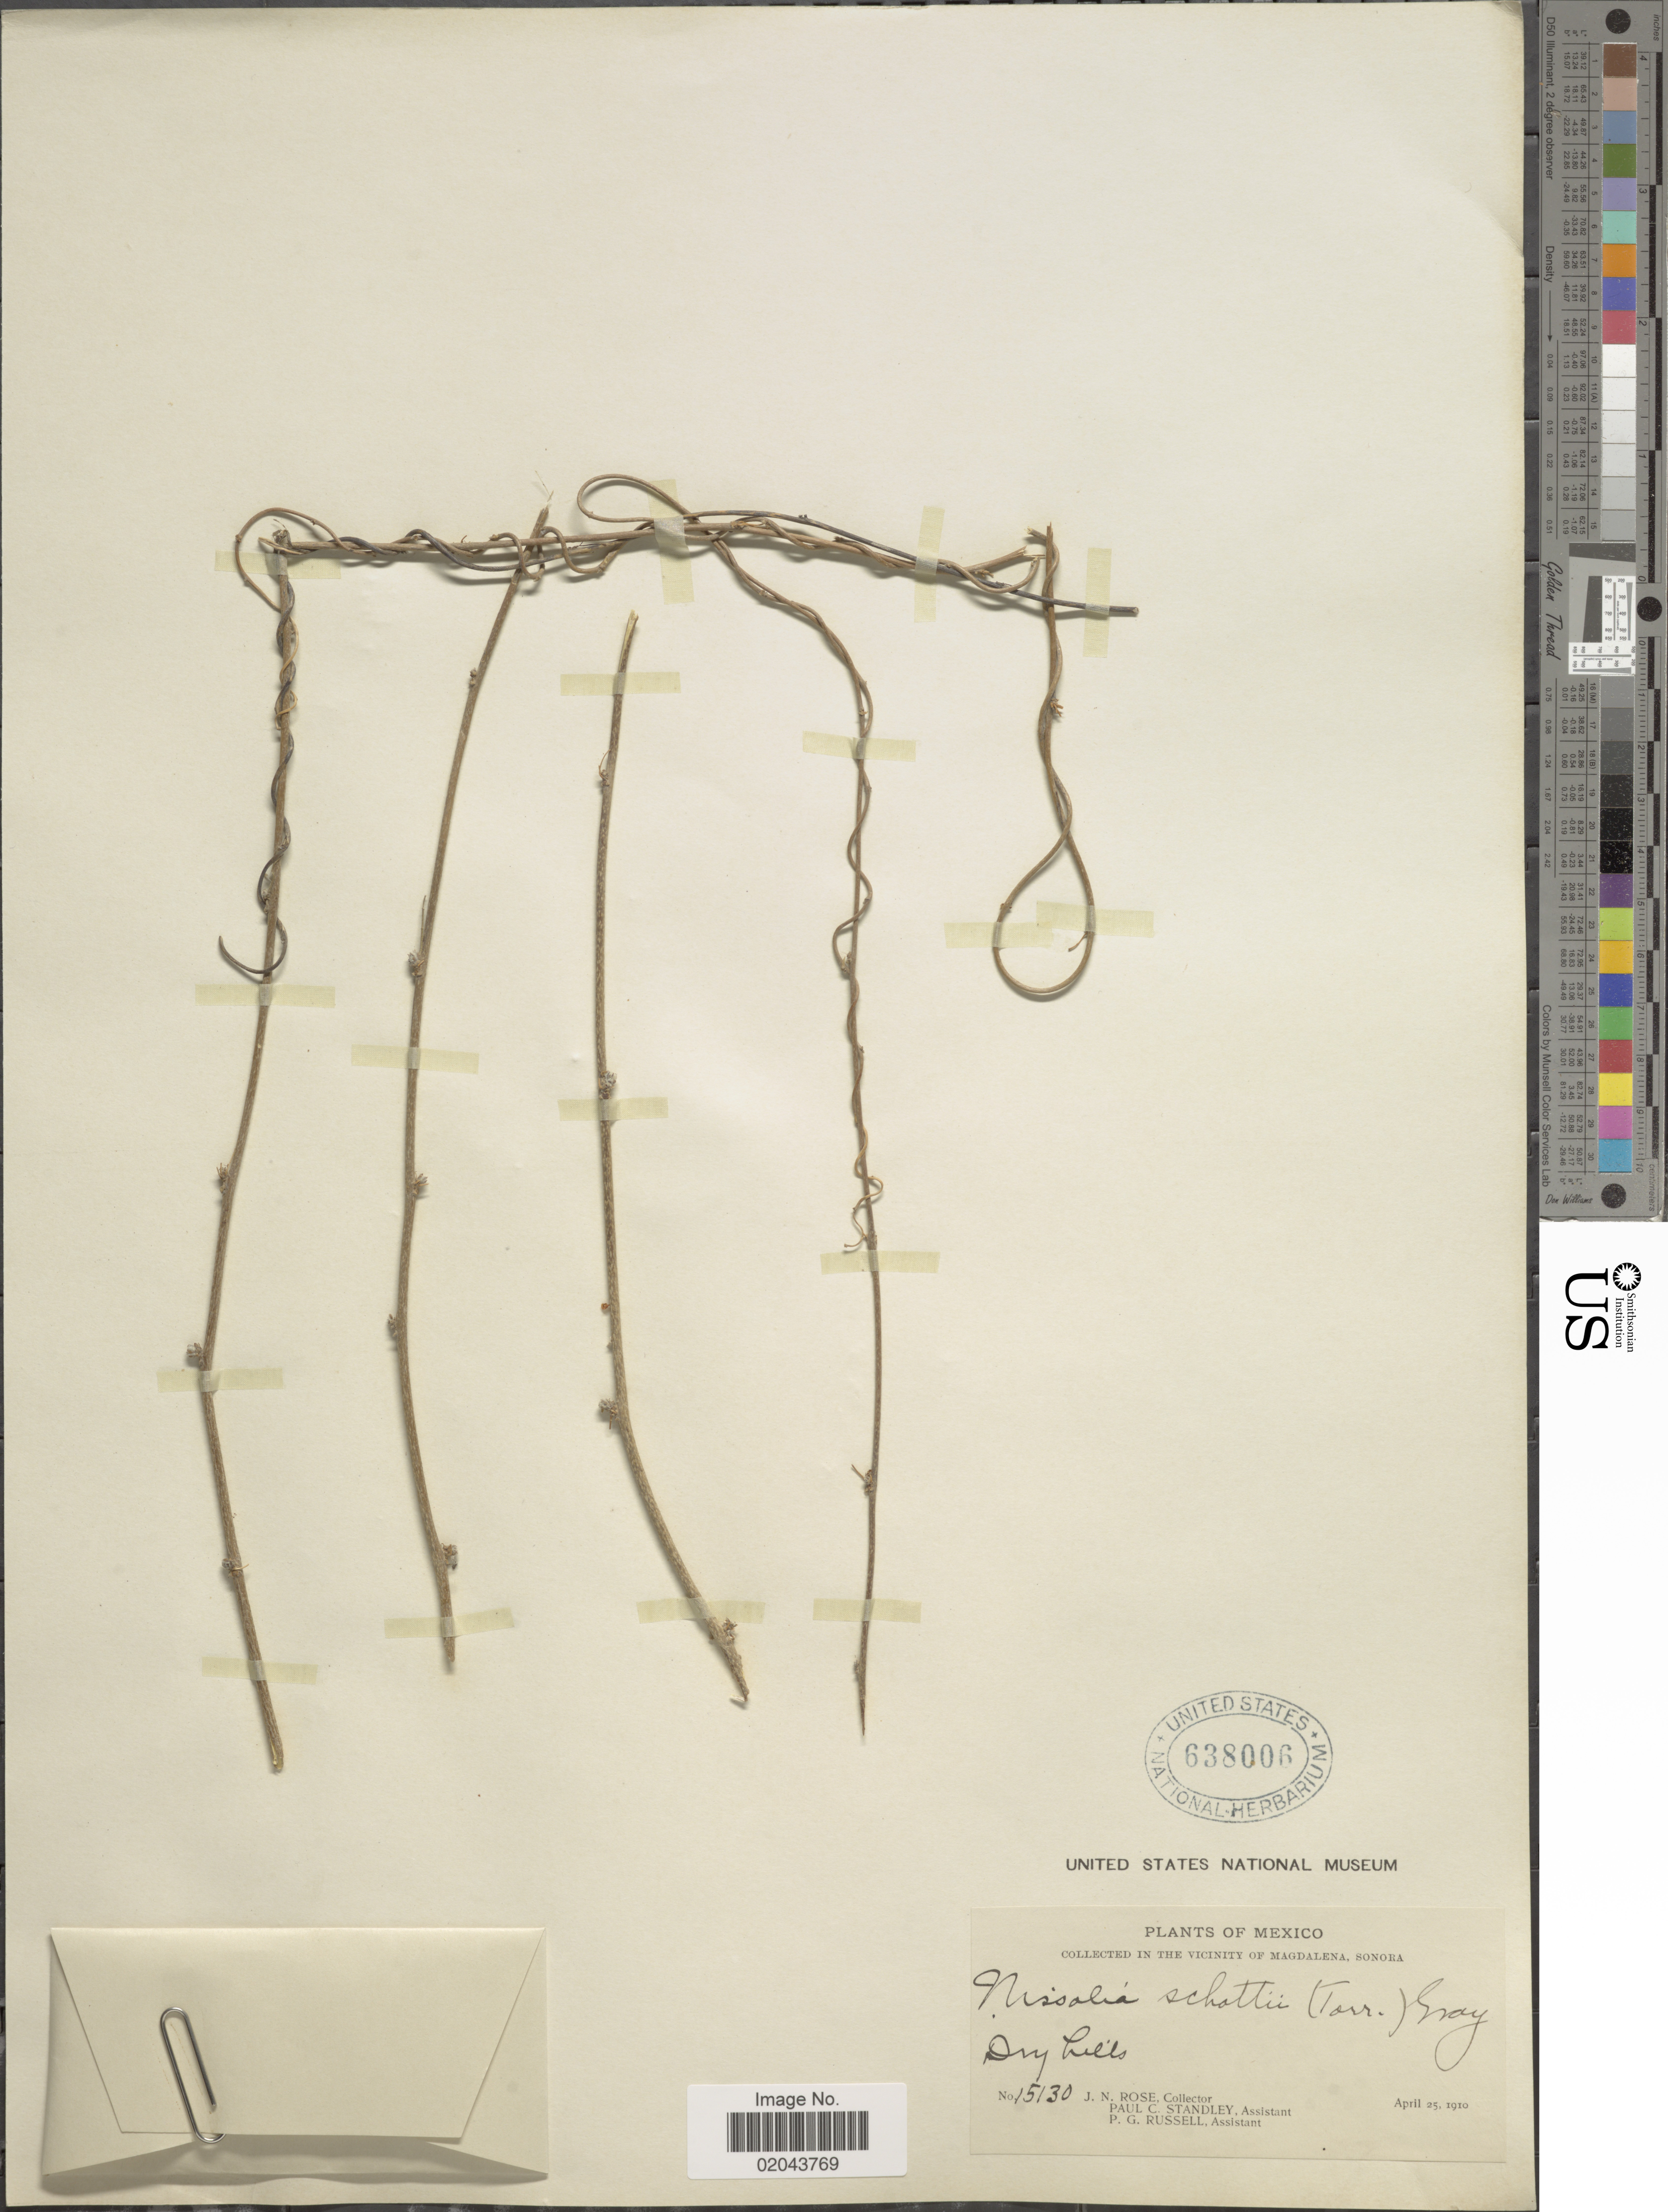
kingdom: Plantae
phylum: Tracheophyta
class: Magnoliopsida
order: Fabales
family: Fabaceae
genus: Nissolia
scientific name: Nissolia schottii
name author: A. Gray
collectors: J. S. Rose, P. C. Standley & P. G. Russell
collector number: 15130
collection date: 1910-04-25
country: Mexico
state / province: Sonora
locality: In the vicinity of Magdalena, dry hills.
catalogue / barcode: US 638006